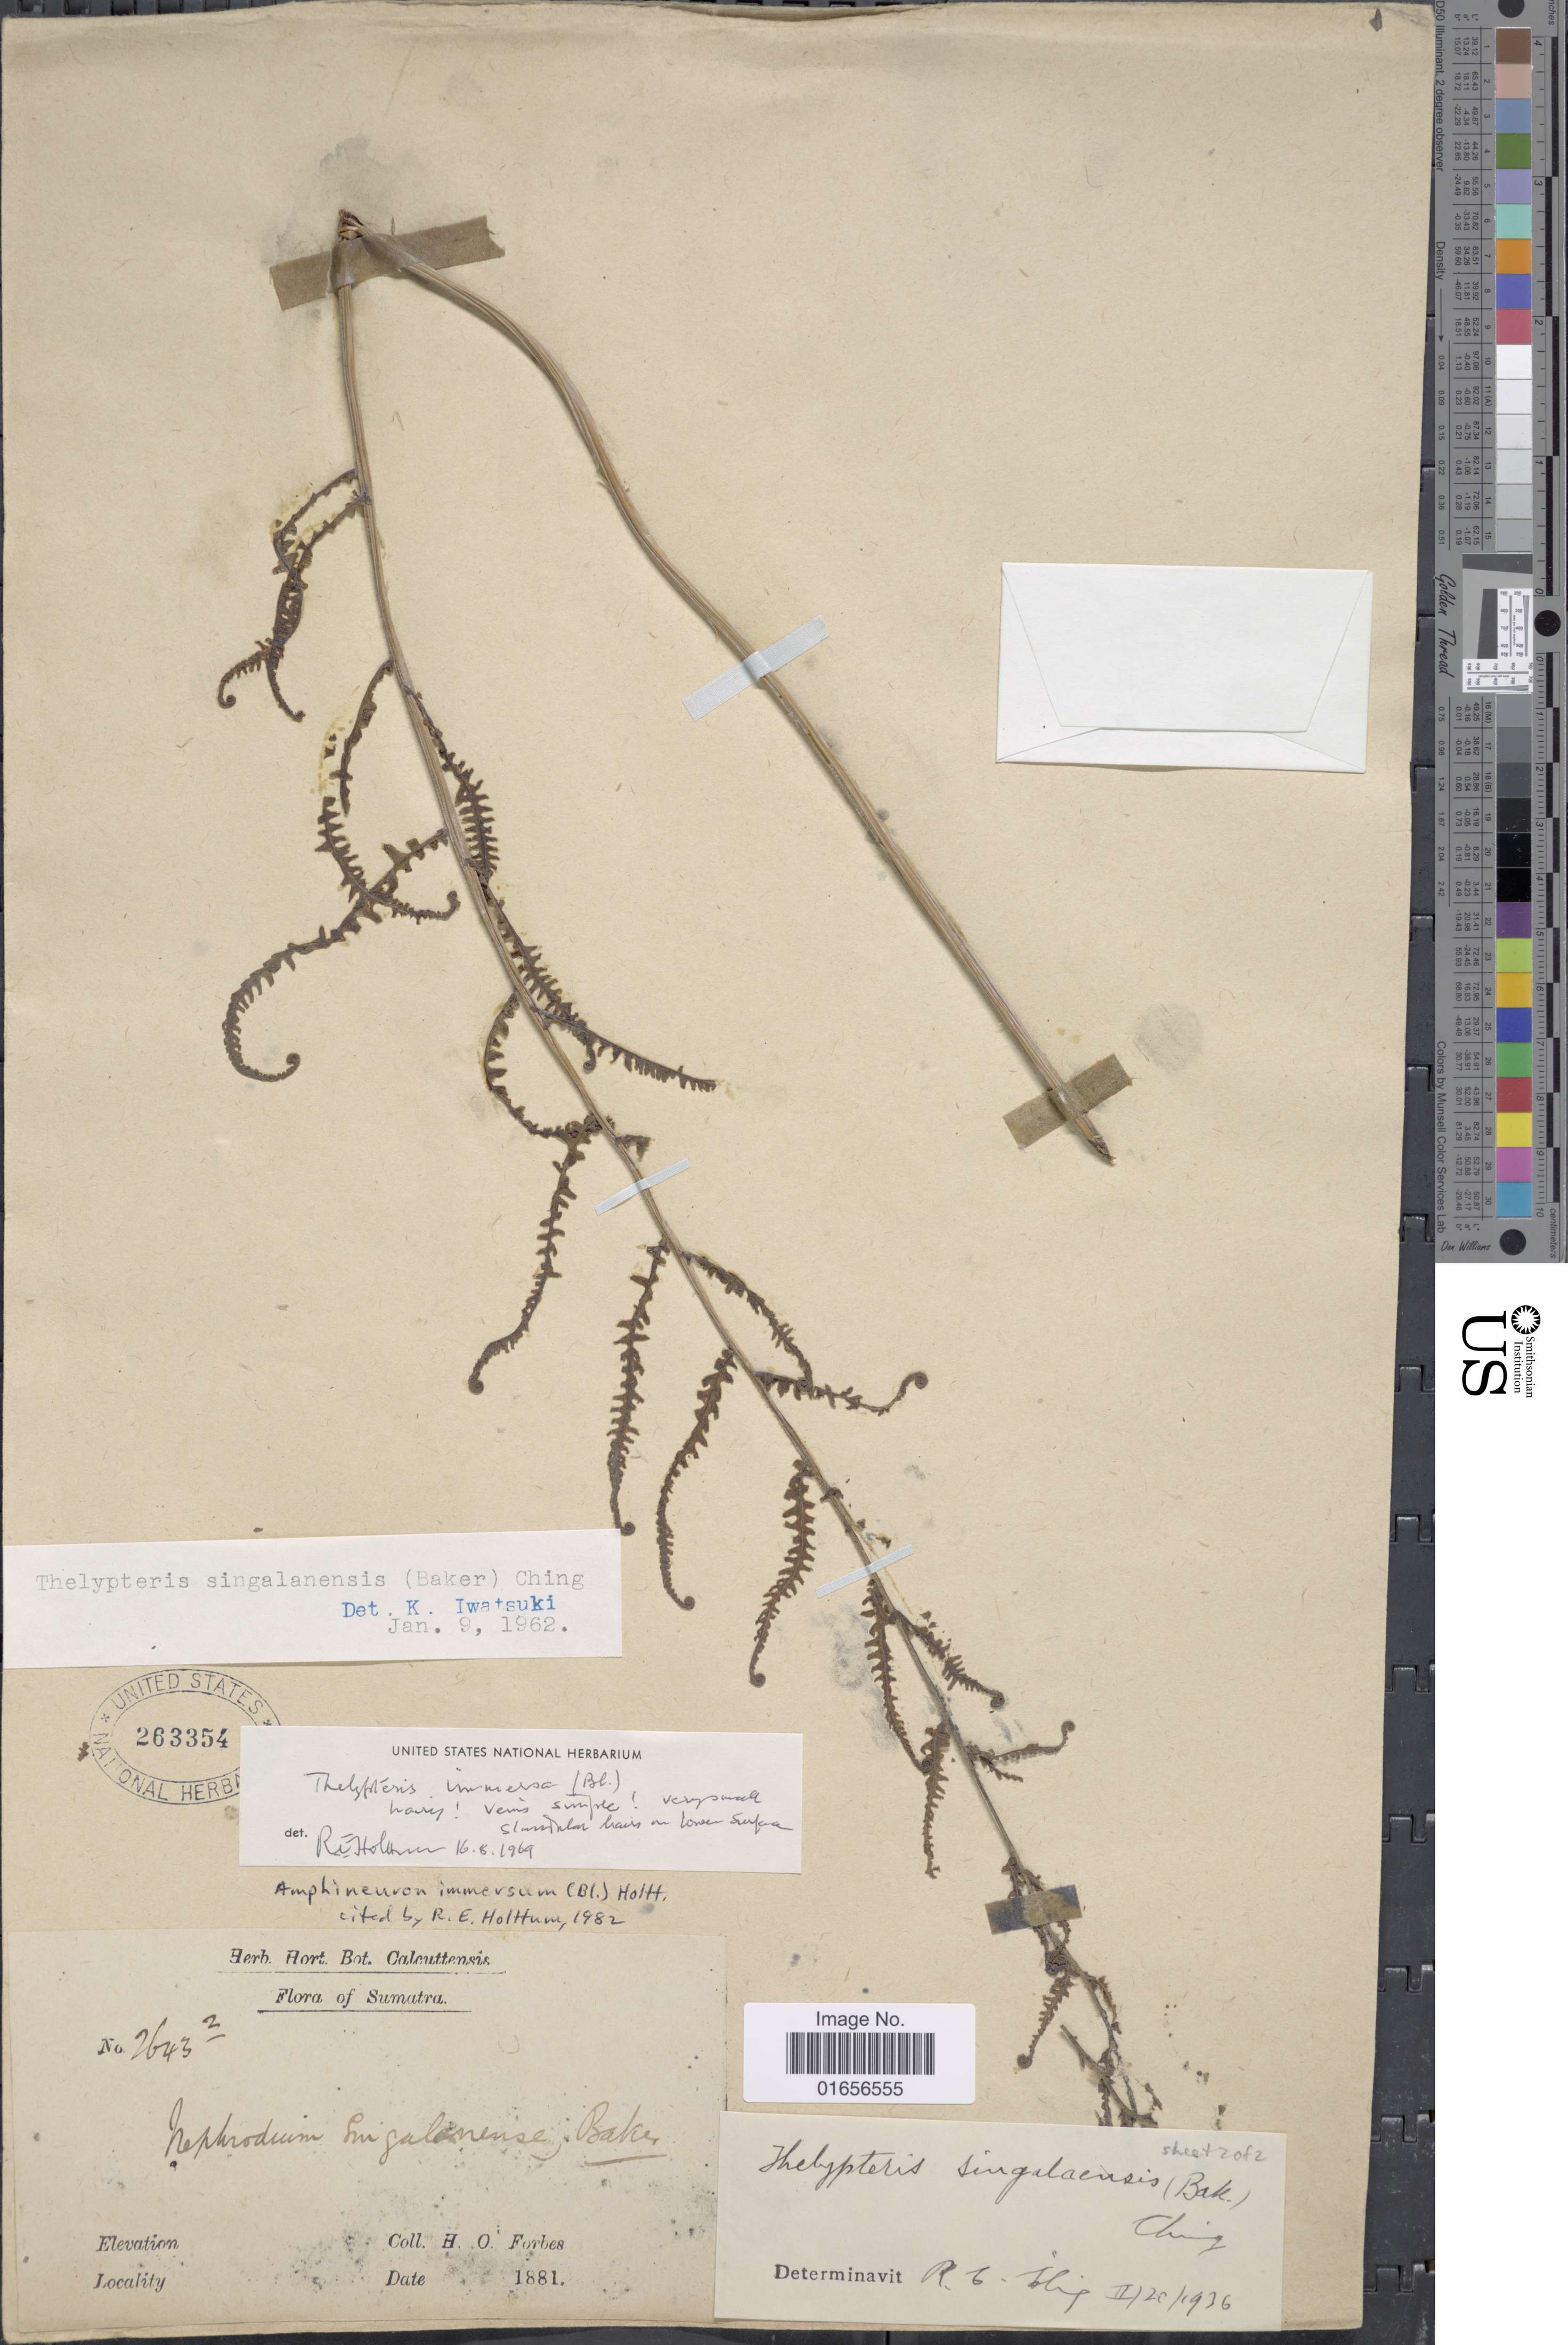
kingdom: Plantae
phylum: Tracheophyta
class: Polypodiopsida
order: Polypodiales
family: Thelypteridaceae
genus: Amphineuron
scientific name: Amphineuron immersum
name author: (Blume) Holttum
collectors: H. O. Forbes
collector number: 2643 2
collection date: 1881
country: Indonesia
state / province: Sumatra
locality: Sumatra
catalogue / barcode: US 263354